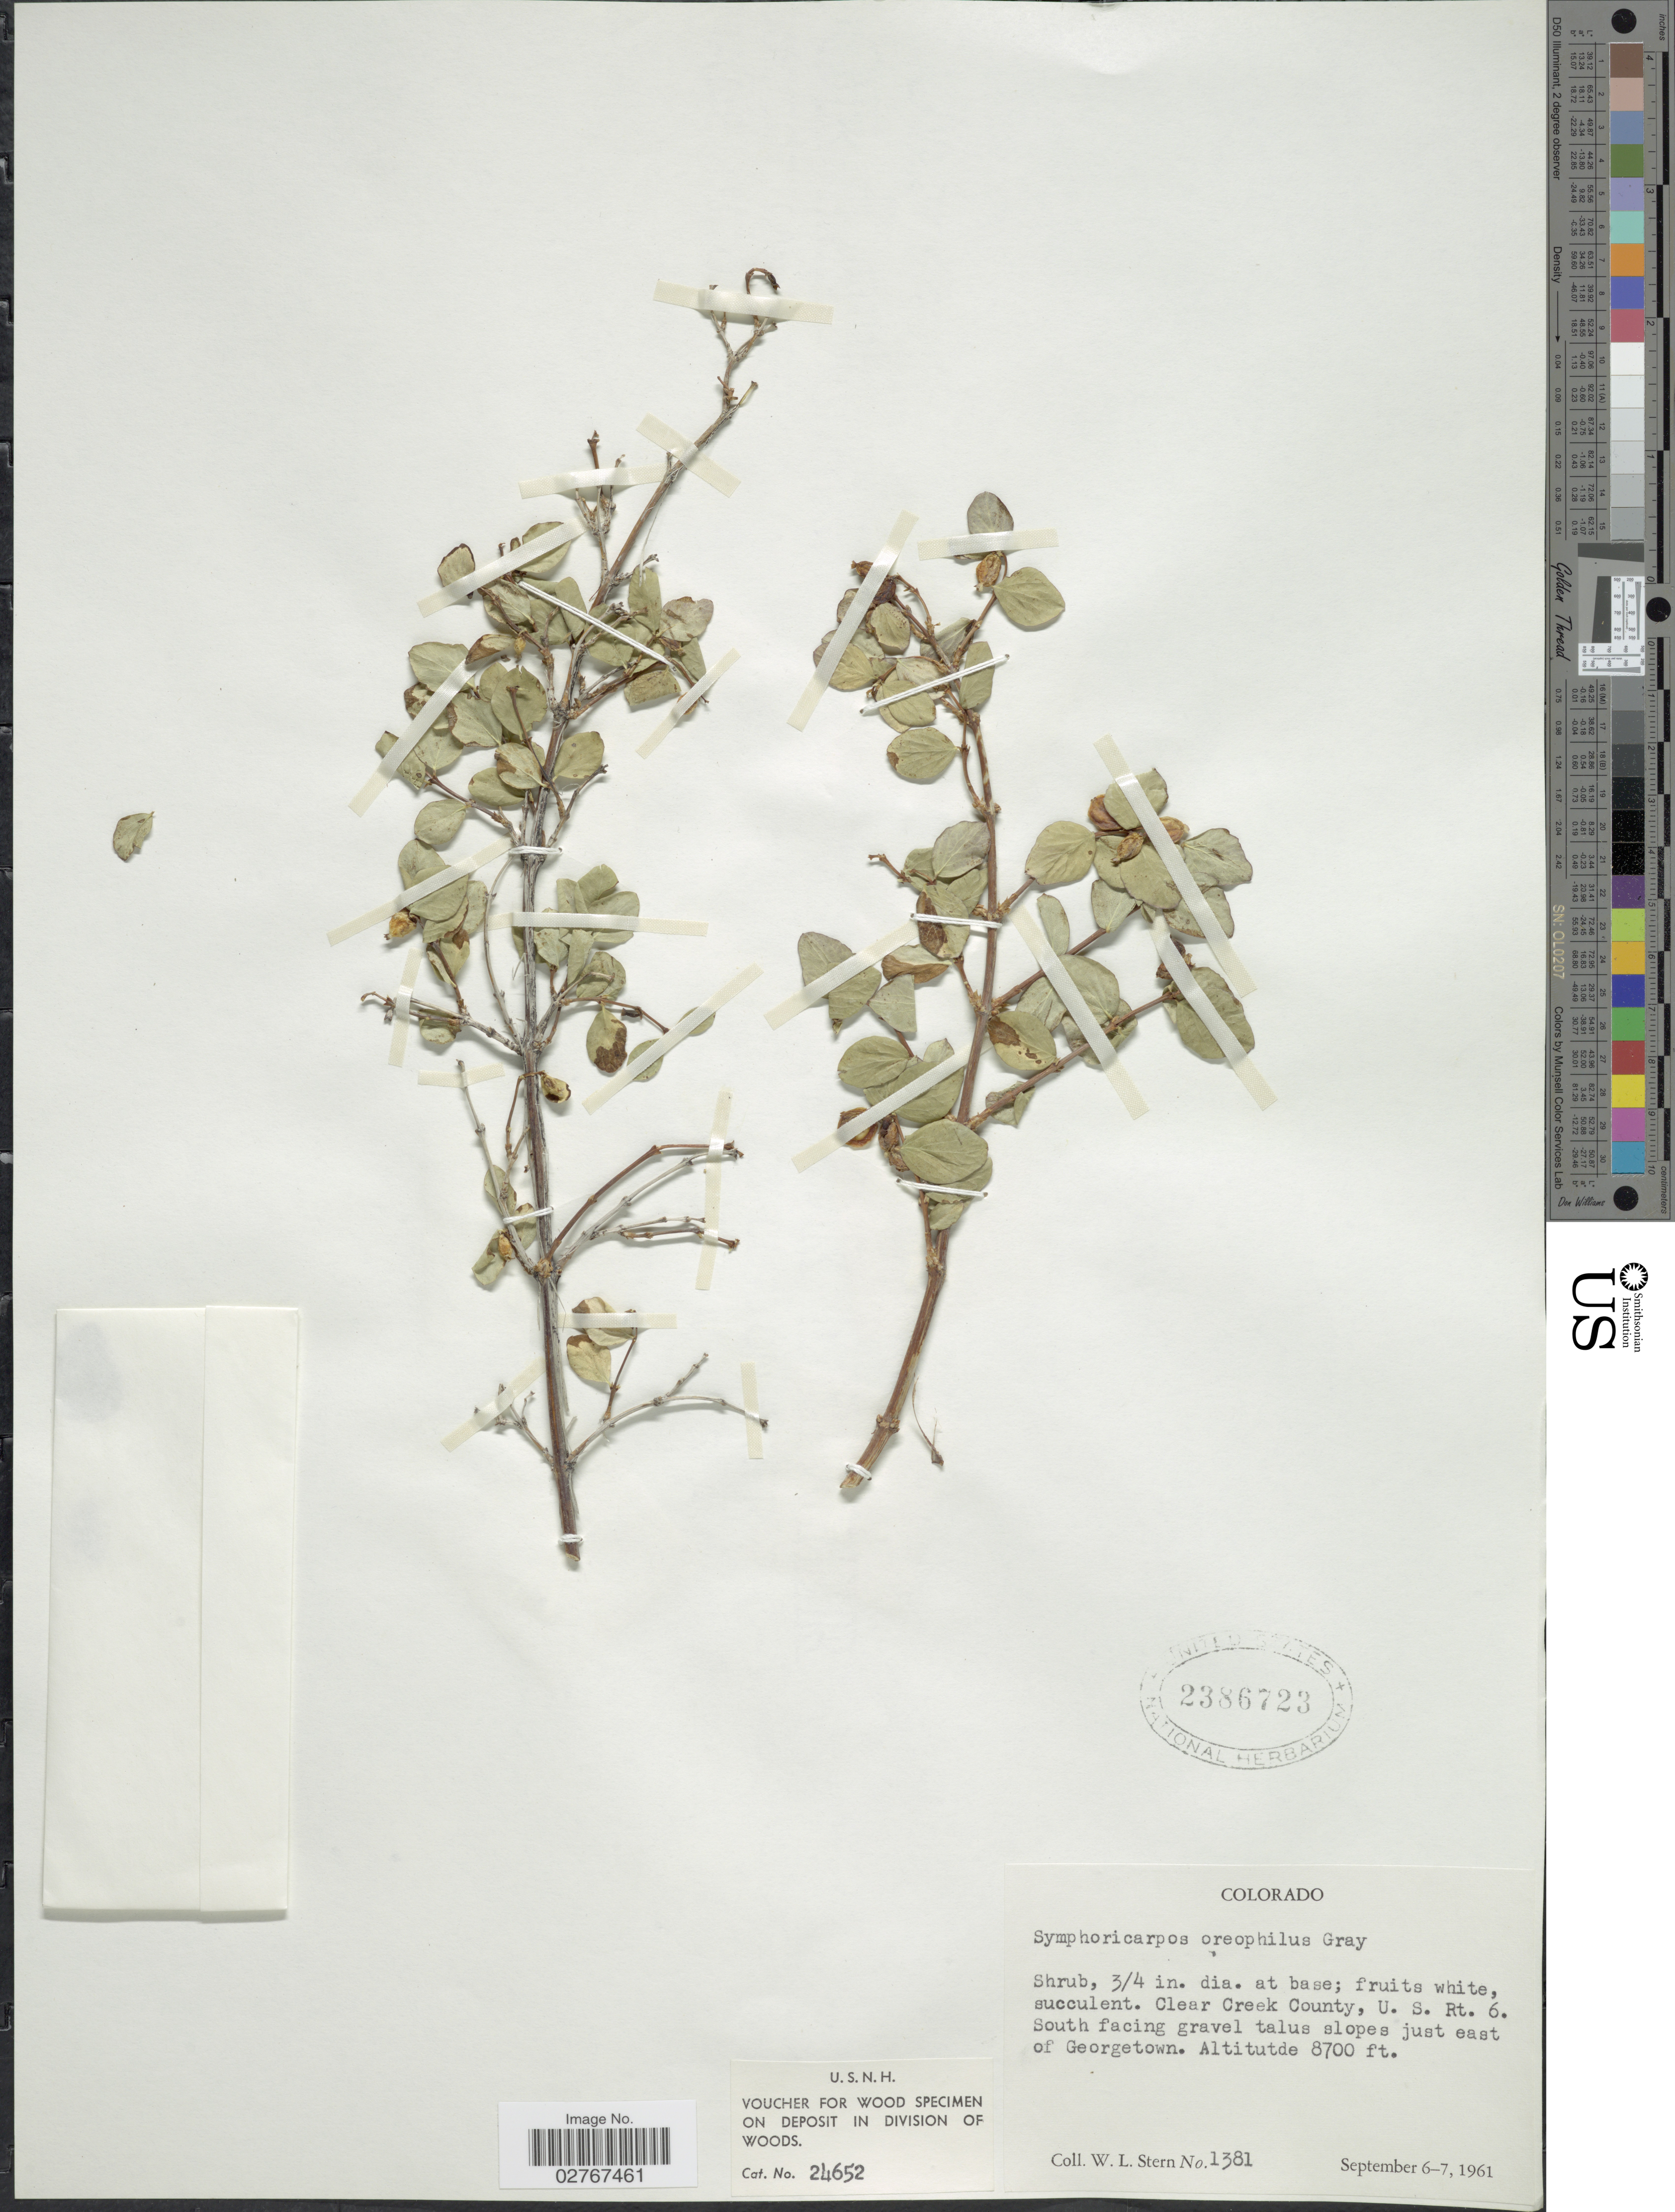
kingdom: Plantae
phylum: Tracheophyta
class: Magnoliopsida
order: Dipsacales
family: Caprifoliaceae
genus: Symphoricarpos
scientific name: Symphoricarpos oreophilus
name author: A. Gray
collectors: W. L. Stern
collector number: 1381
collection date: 1961-09-06/1961-09-07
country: United States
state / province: Colorado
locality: Clear Creek County, U.S. Rt. 6., South facing gravel talus slopes just east of Georgetown.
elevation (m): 2652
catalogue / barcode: US 2386723